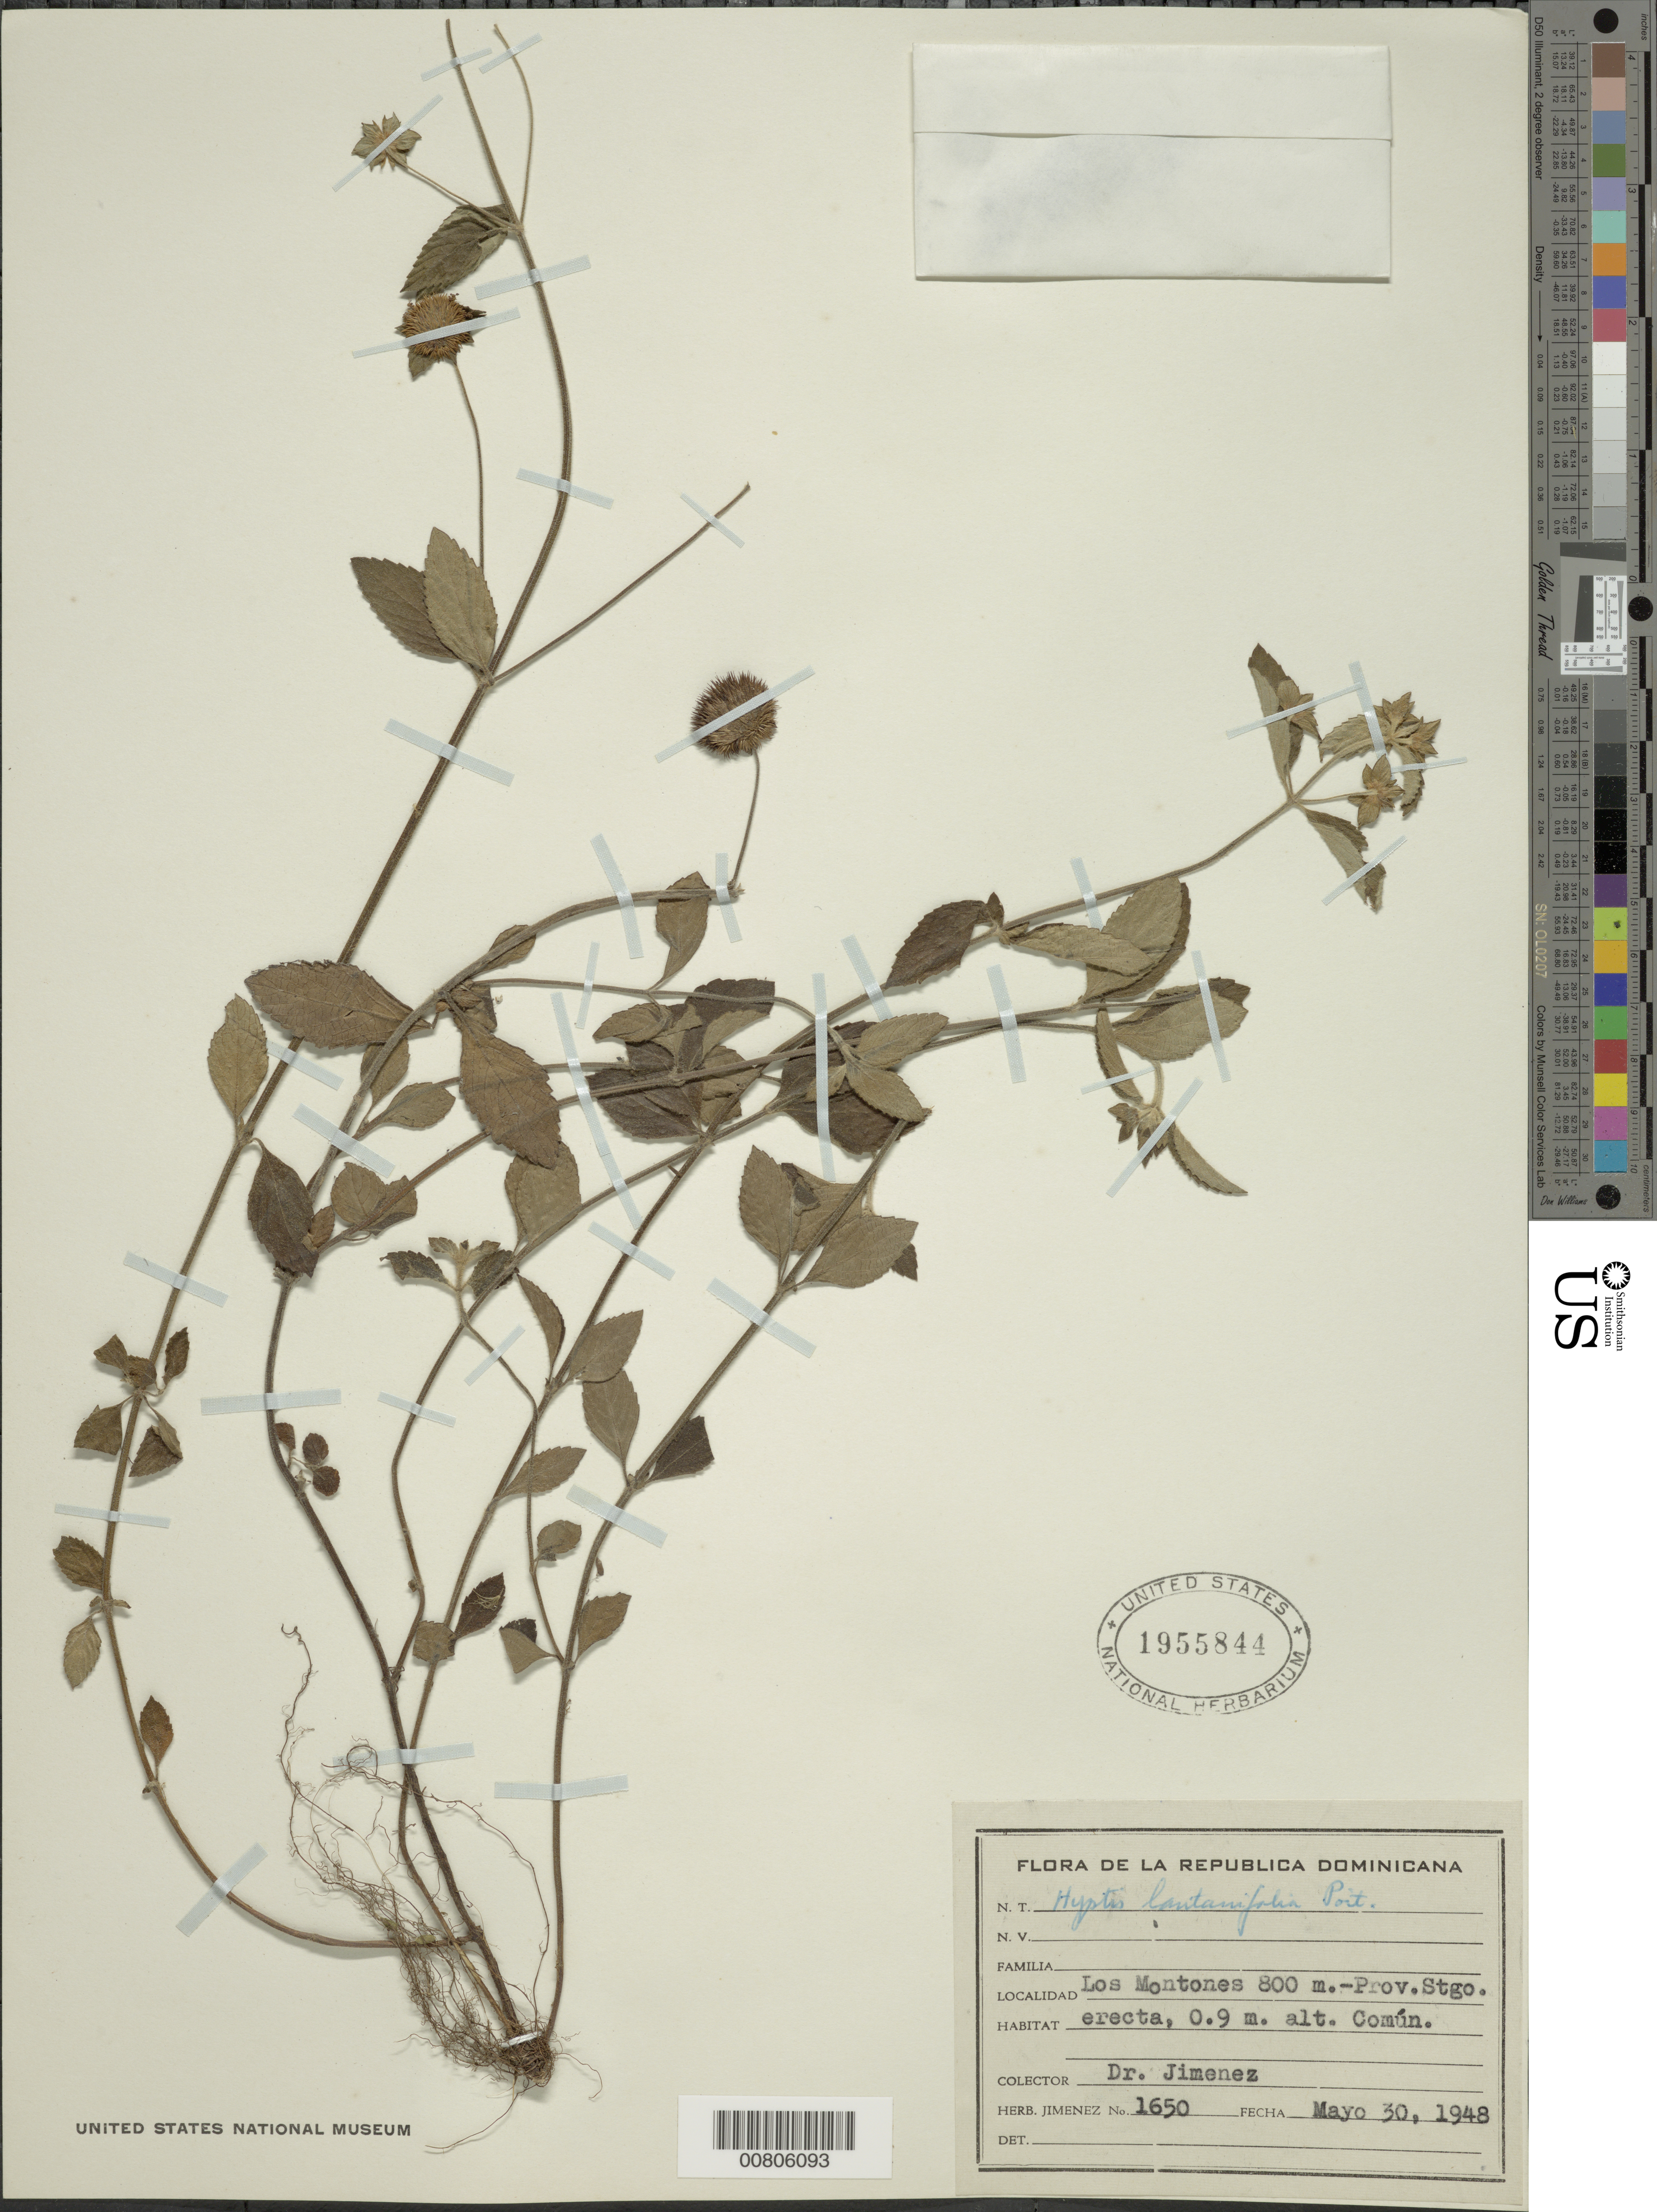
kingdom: Plantae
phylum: Tracheophyta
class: Magnoliopsida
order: Lamiales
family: Lamiaceae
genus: Hyptis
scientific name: Hyptis lantanifolia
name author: Poit.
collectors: J. J. Jiménez Almonte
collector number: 1650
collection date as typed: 30 May 1948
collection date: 1948-05-30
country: Dominican Republic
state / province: Santiago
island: Hispaniola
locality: Los Montones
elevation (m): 800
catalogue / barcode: US 1955844